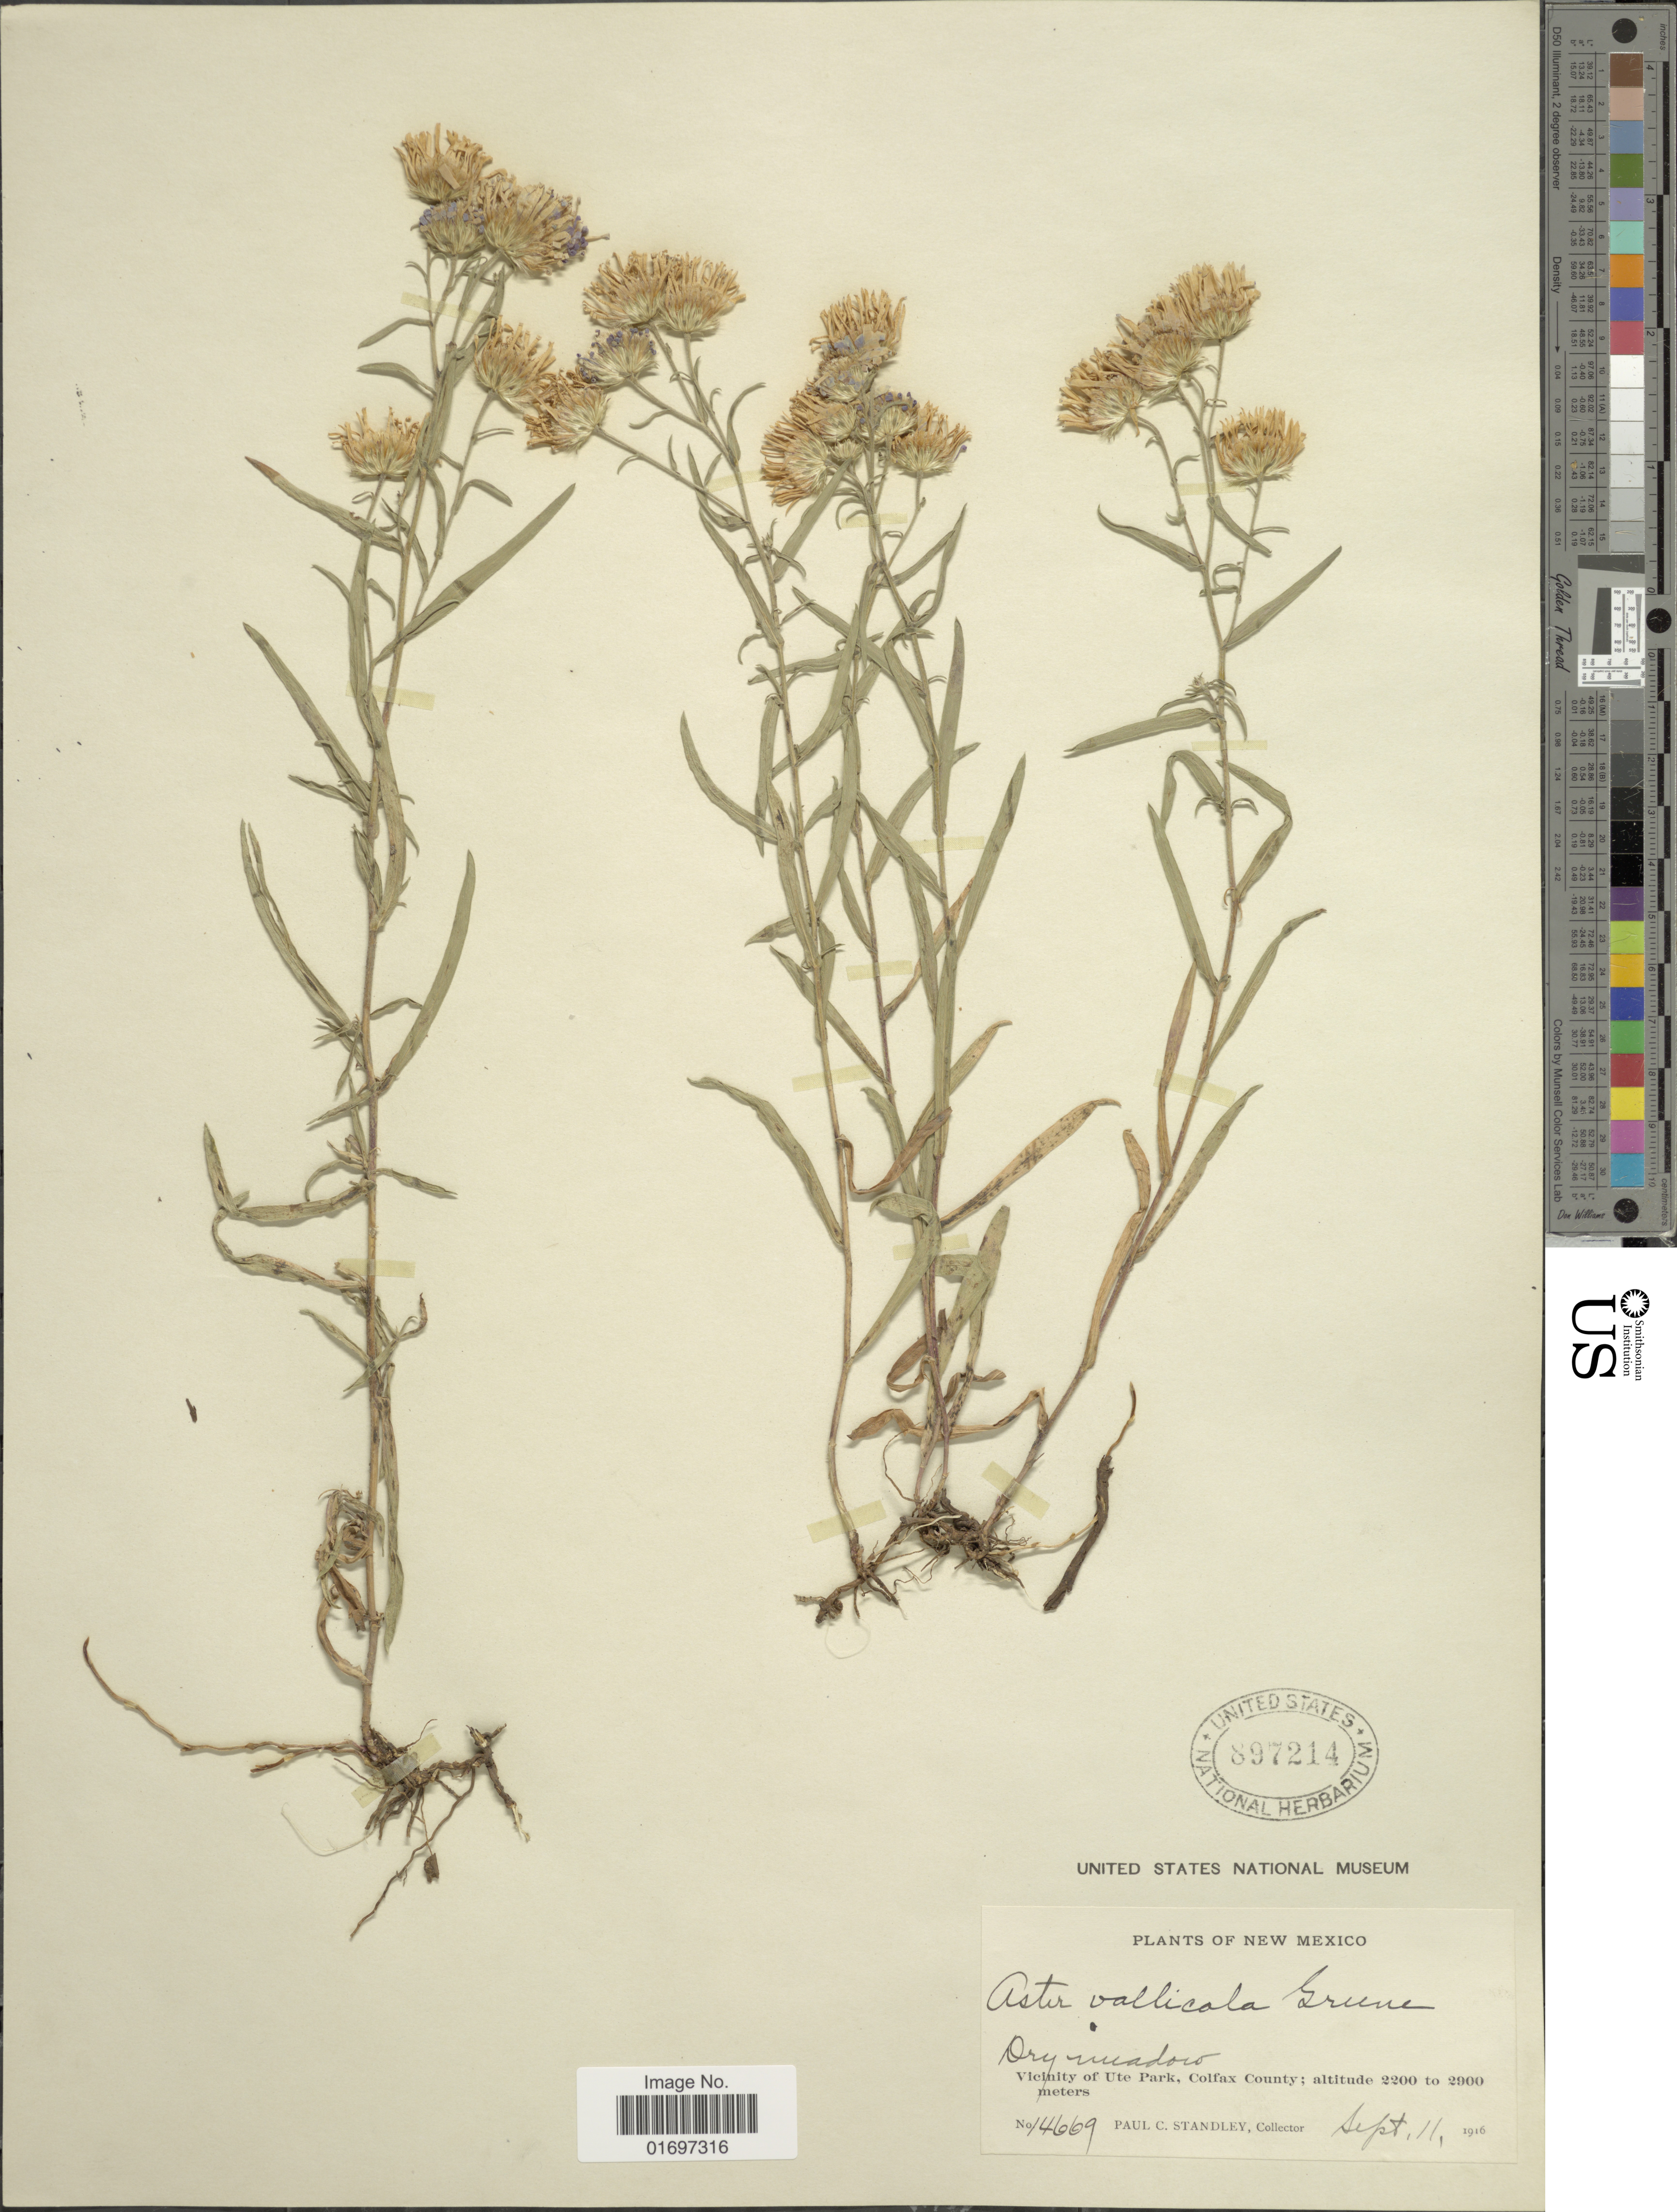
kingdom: Plantae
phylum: Tracheophyta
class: Magnoliopsida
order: Asterales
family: Asteraceae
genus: Symphyotrichum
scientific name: Symphyotrichum ascendens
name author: (Lindl.) G.L. Nesom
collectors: P. C. Standley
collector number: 14669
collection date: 1916-09-11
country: United States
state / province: New Mexico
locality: New Mexico. Dry meadow. Vicinity of Ute Park, Colfax County.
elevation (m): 2200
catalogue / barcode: US 897214